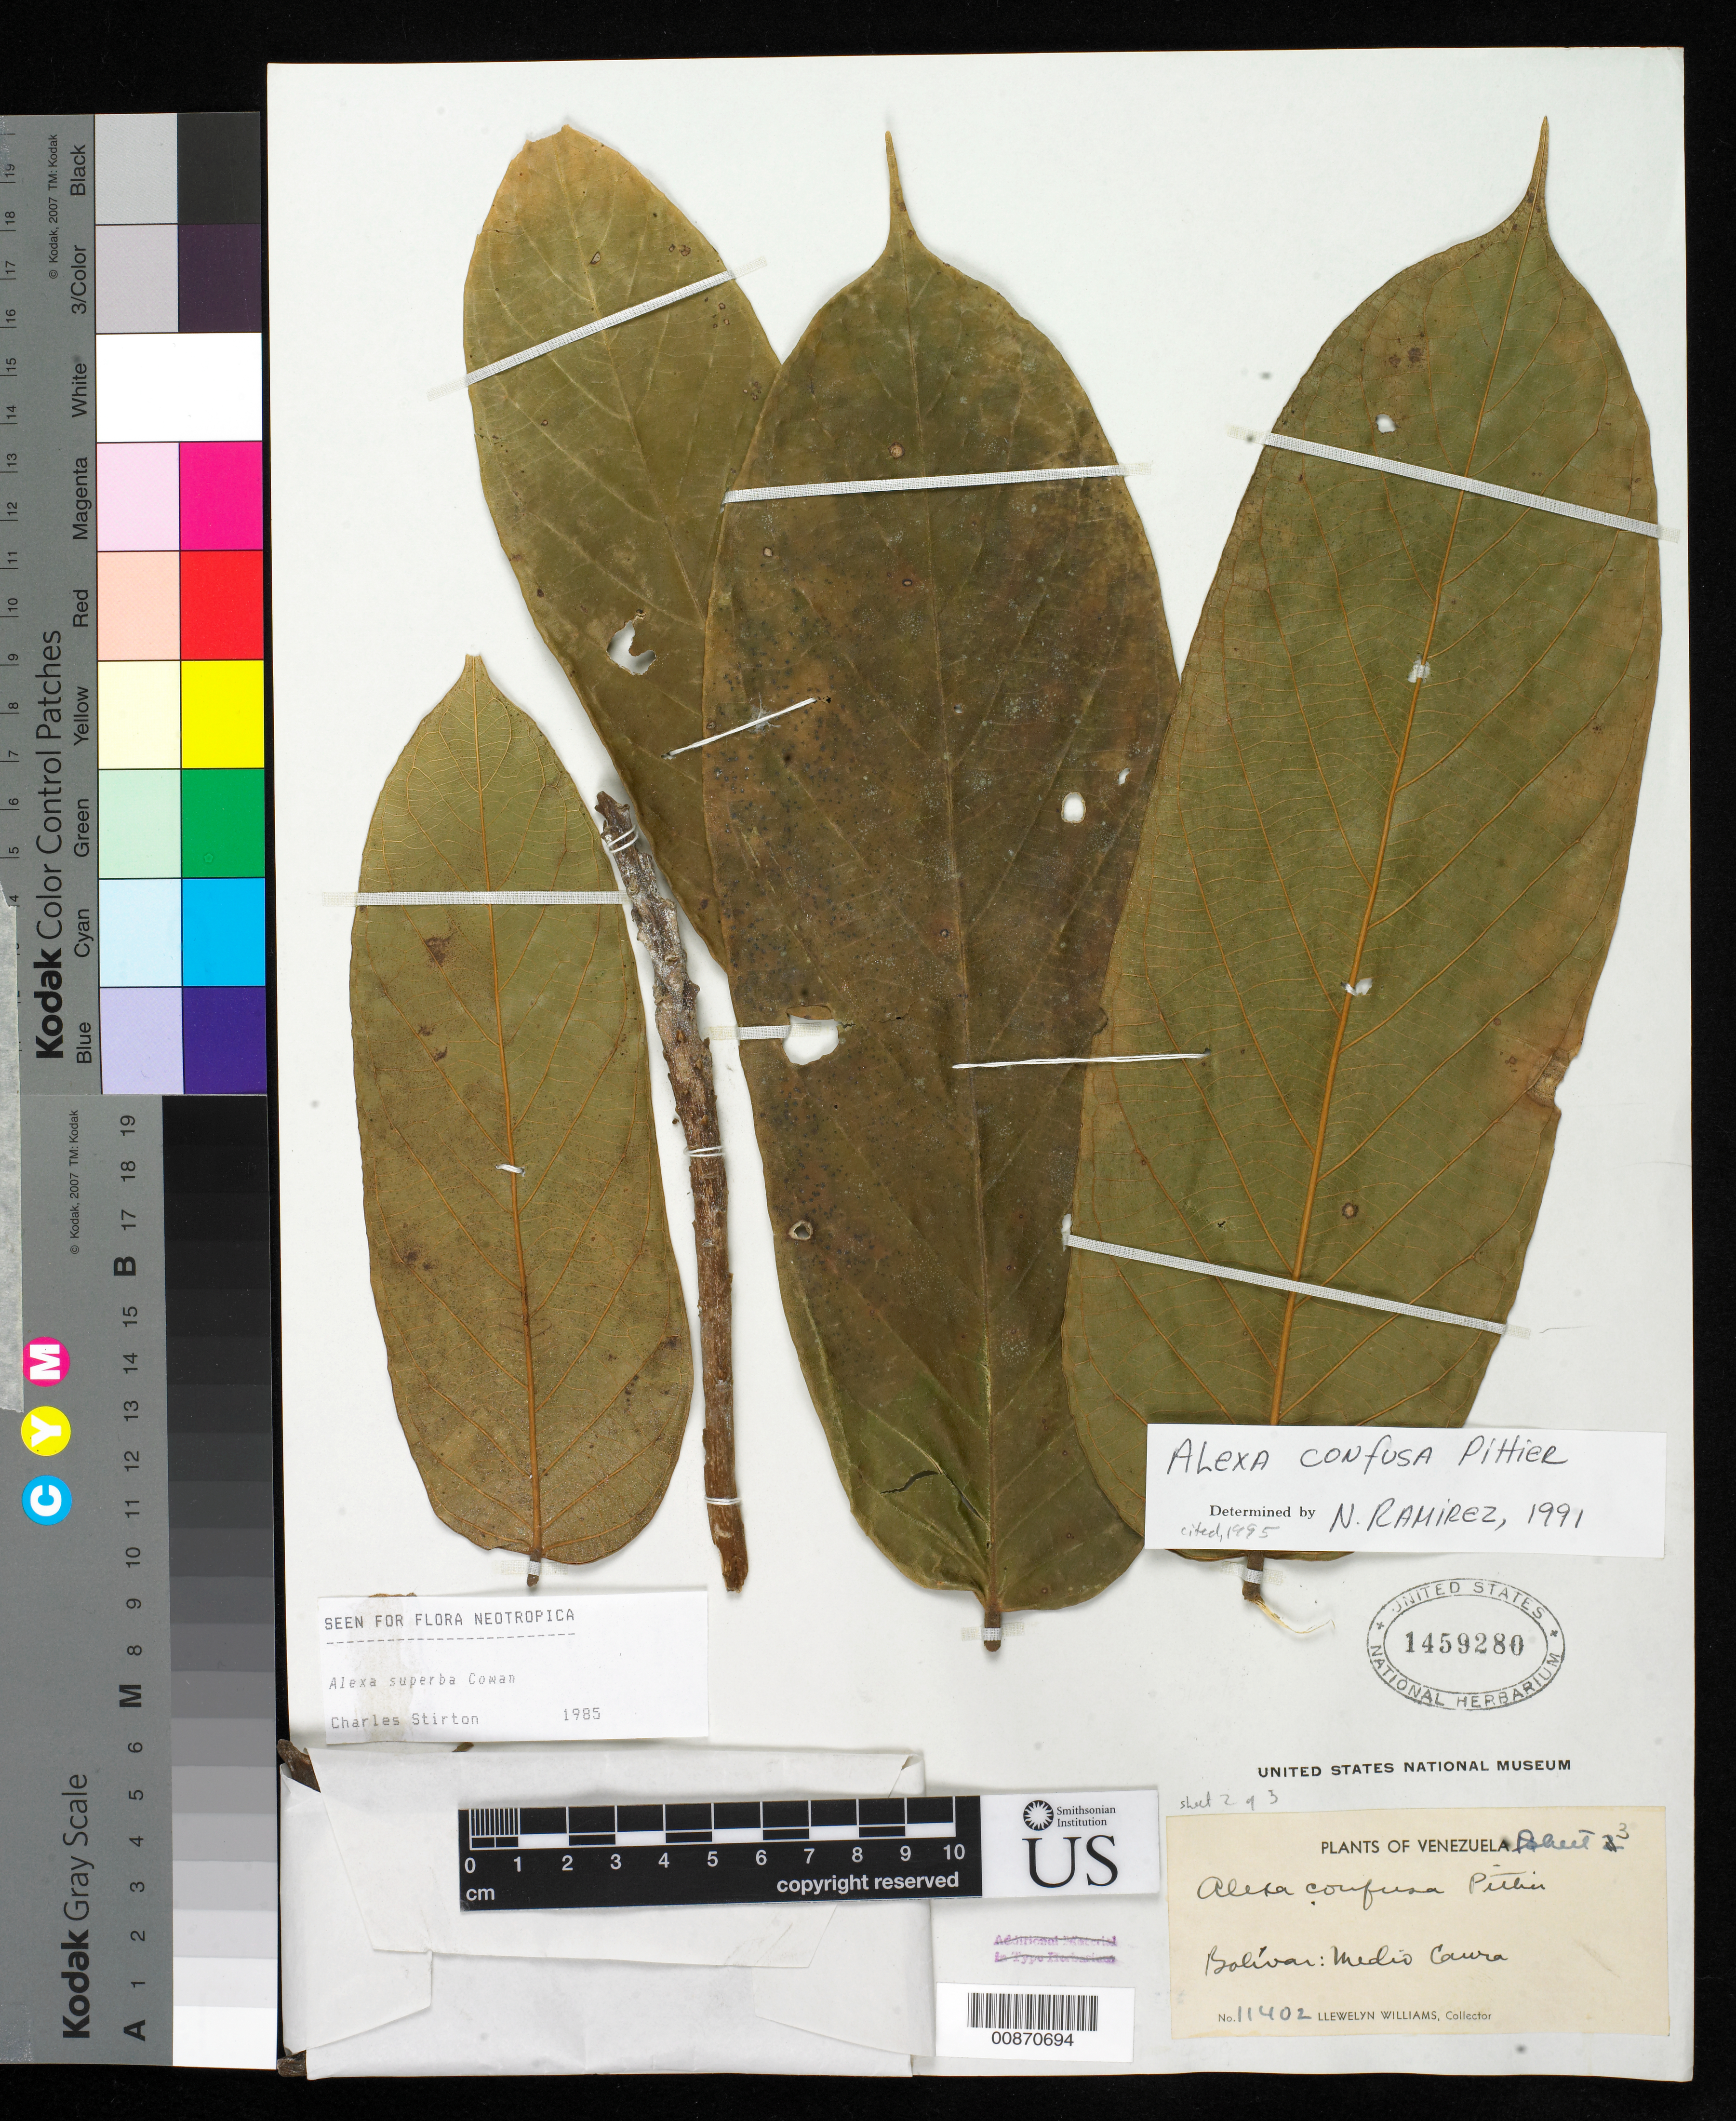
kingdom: Plantae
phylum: Tracheophyta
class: Magnoliopsida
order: Fabales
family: Fabaceae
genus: Alexa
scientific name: Alexa confusa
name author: Pittier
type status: Type Collection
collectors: L. Williams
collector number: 11402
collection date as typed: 06 Mar 1939 or 03 Jun 1939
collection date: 1939-03-06 or 1939-06-03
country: Venezuela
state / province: Bolívar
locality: Bolívar: Medio Caura.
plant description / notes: Protologue does not indicate herbarium for holotype (VEN?) and US sheets are annotated "Type coll." Ramirez (1995, Ann. Missouri Bot. Gard. 82: 554) cites "holotype" at US.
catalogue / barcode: US 1459280